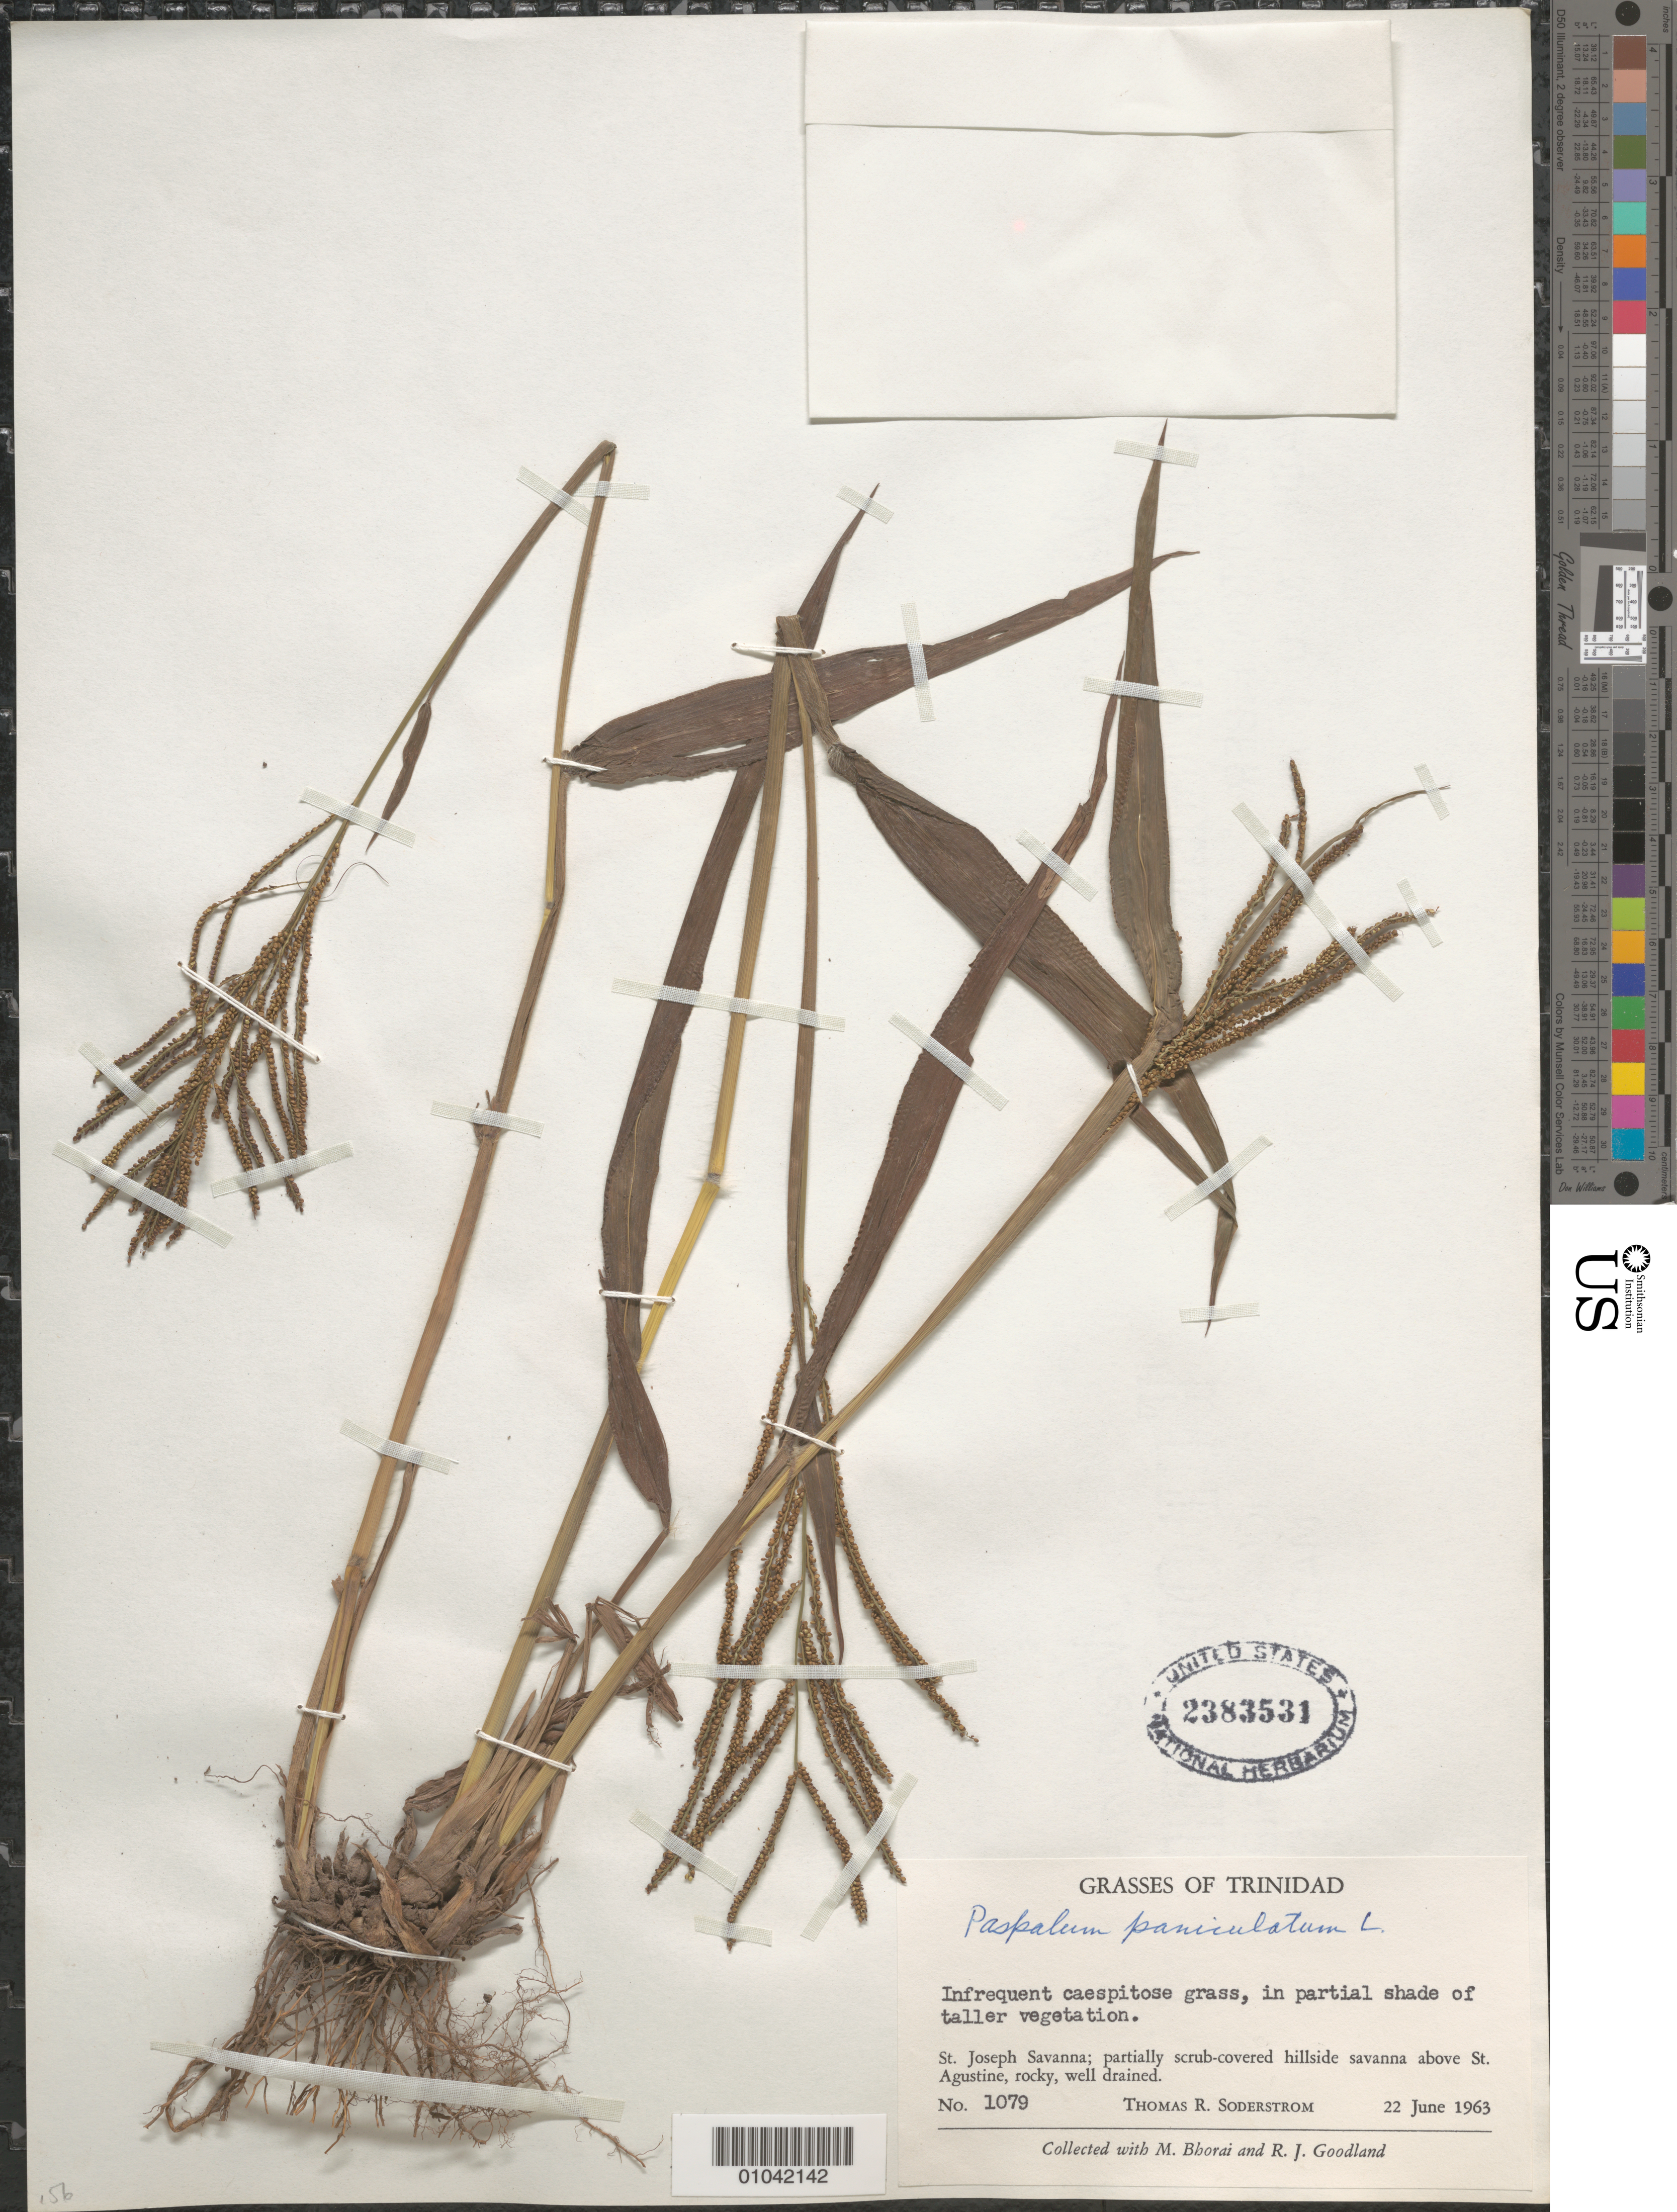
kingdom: Plantae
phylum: Tracheophyta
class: Liliopsida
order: Poales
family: Poaceae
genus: Paspalum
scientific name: Paspalum paniculatum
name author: L.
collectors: T. R. Soderstrom, M. Bhorai & R. Goodland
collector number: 1079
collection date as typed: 22 Jun 1963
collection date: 1963-06-22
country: Trinidad and Tobago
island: Trinidad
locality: St. Joseph Savanna, above St. Augustine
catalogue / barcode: US 2383531